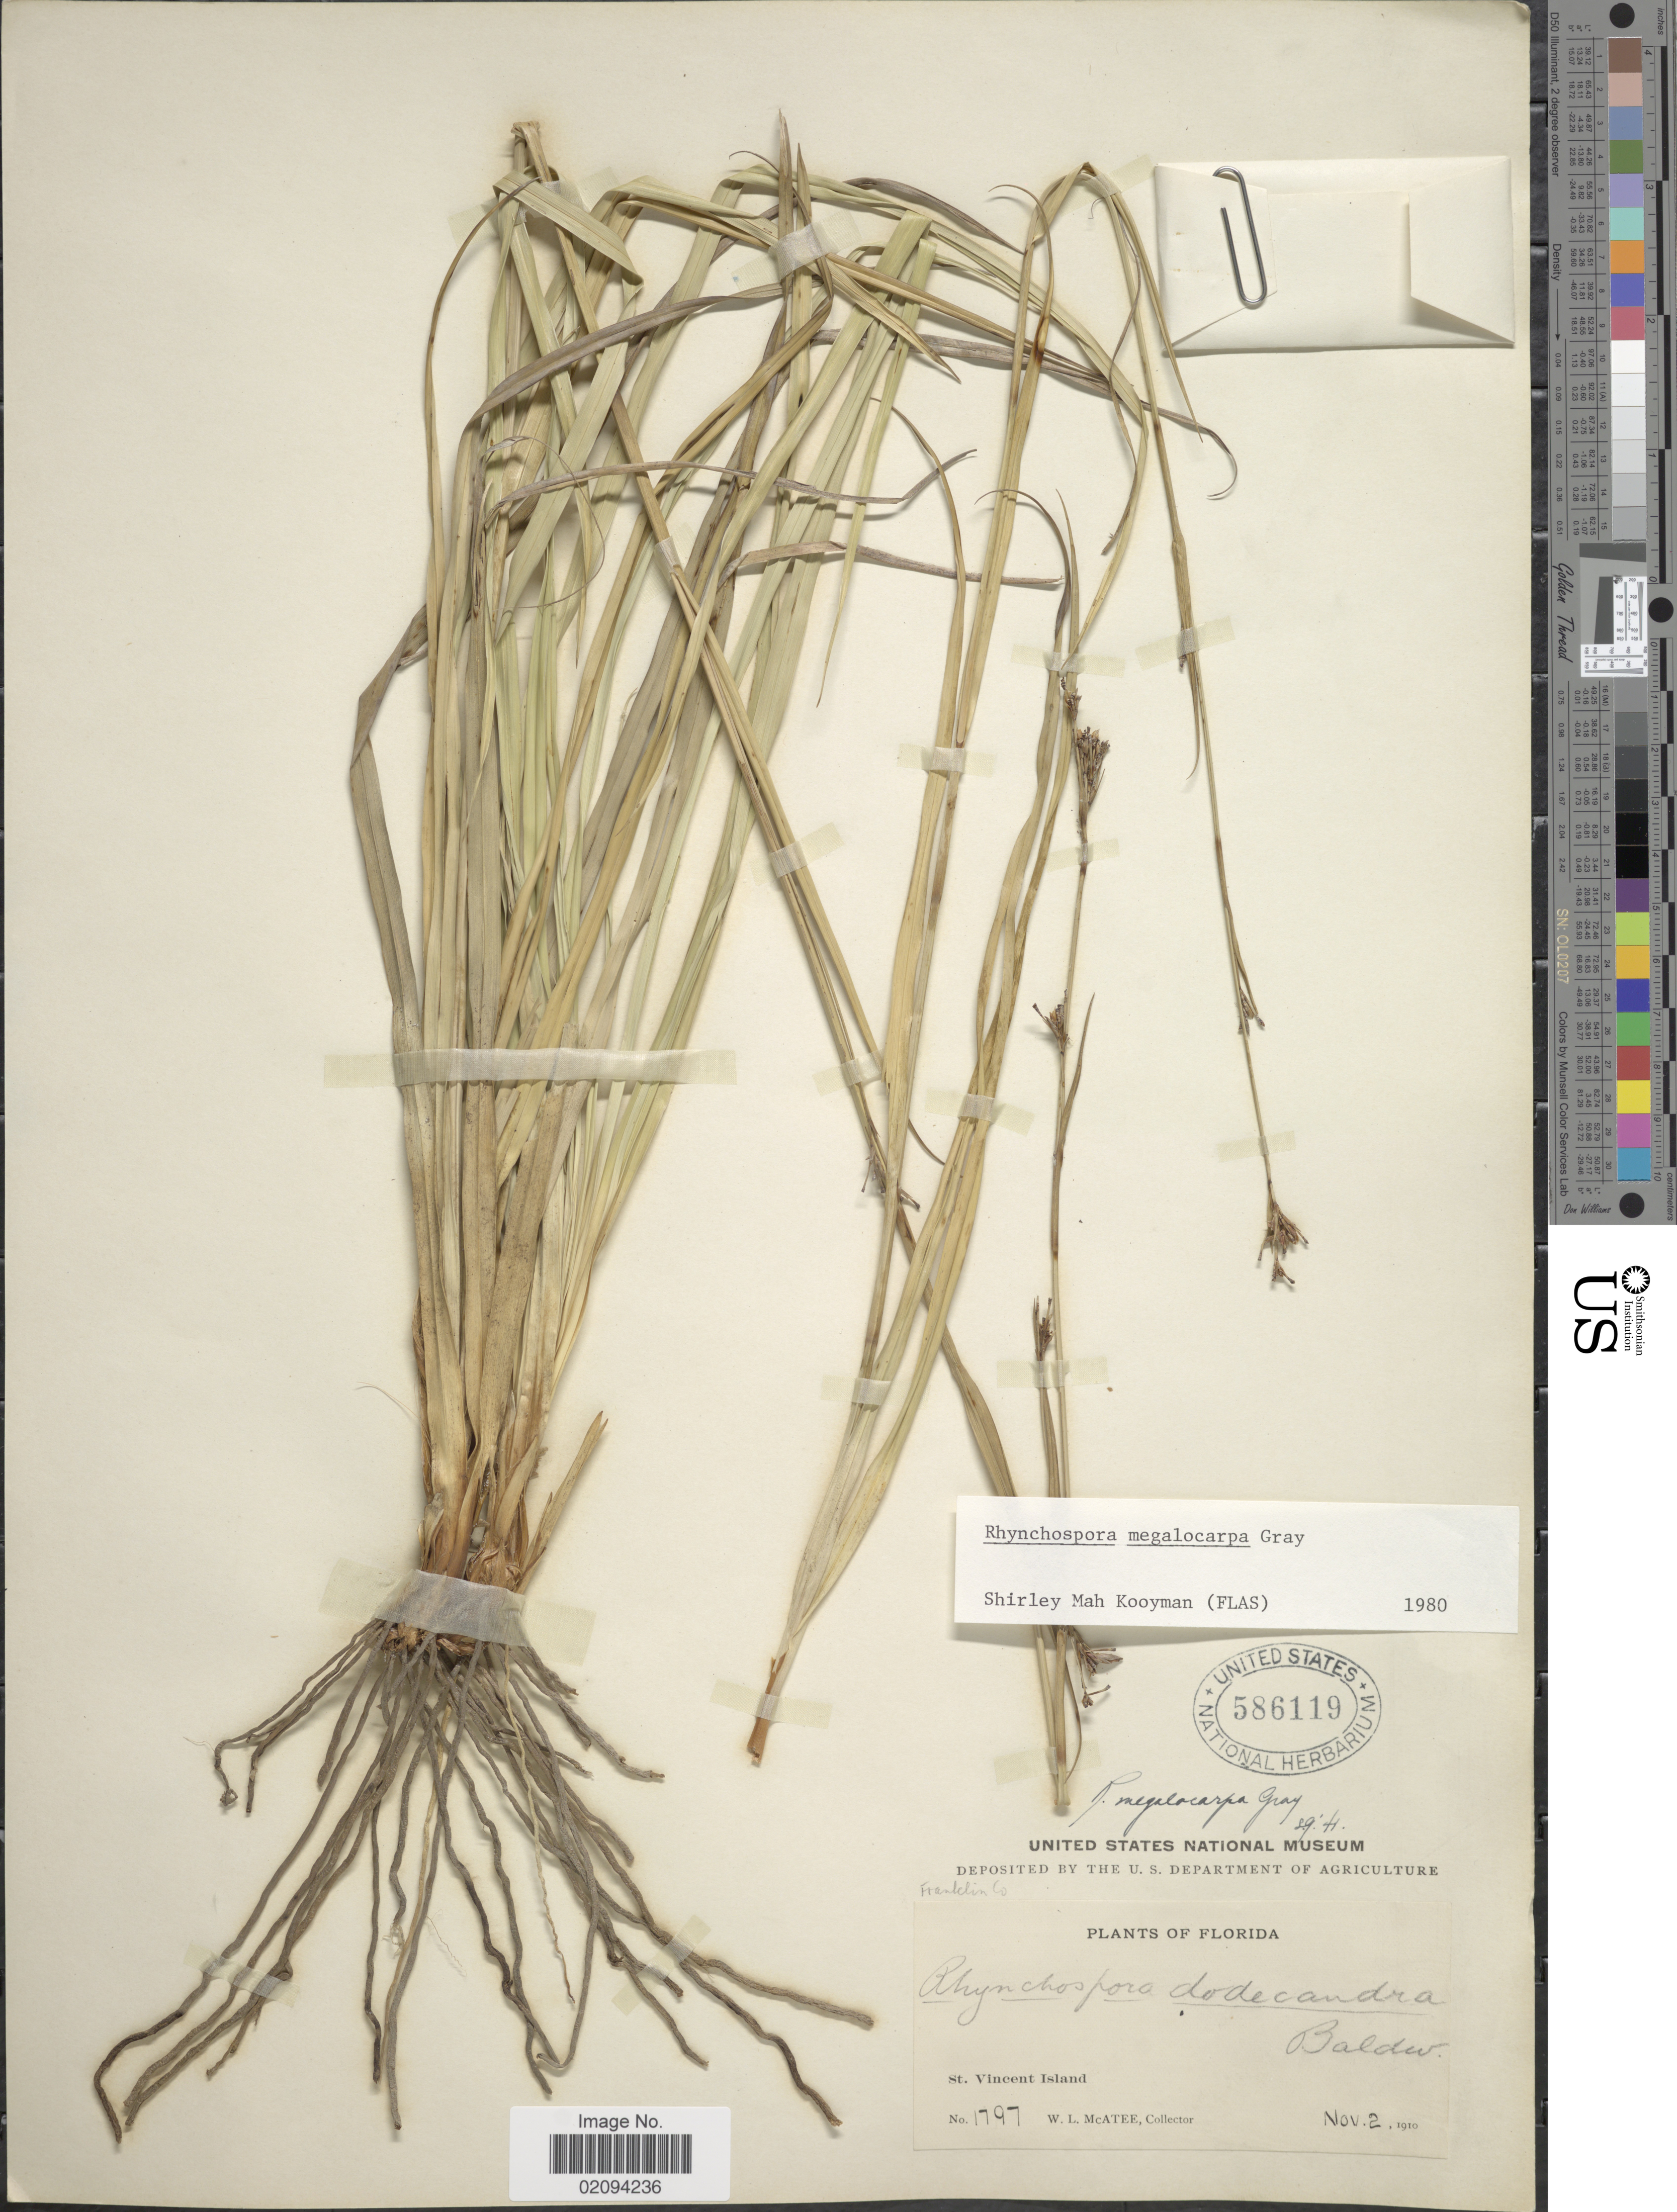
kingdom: Plantae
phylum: Tracheophyta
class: Liliopsida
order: Poales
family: Cyperaceae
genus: Rhynchospora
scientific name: Rhynchospora megalocarpa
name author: A. Gray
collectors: W. McAtee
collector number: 1797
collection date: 1910-11-02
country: United States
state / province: Florida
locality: St. Vincent Island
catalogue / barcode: US 586119